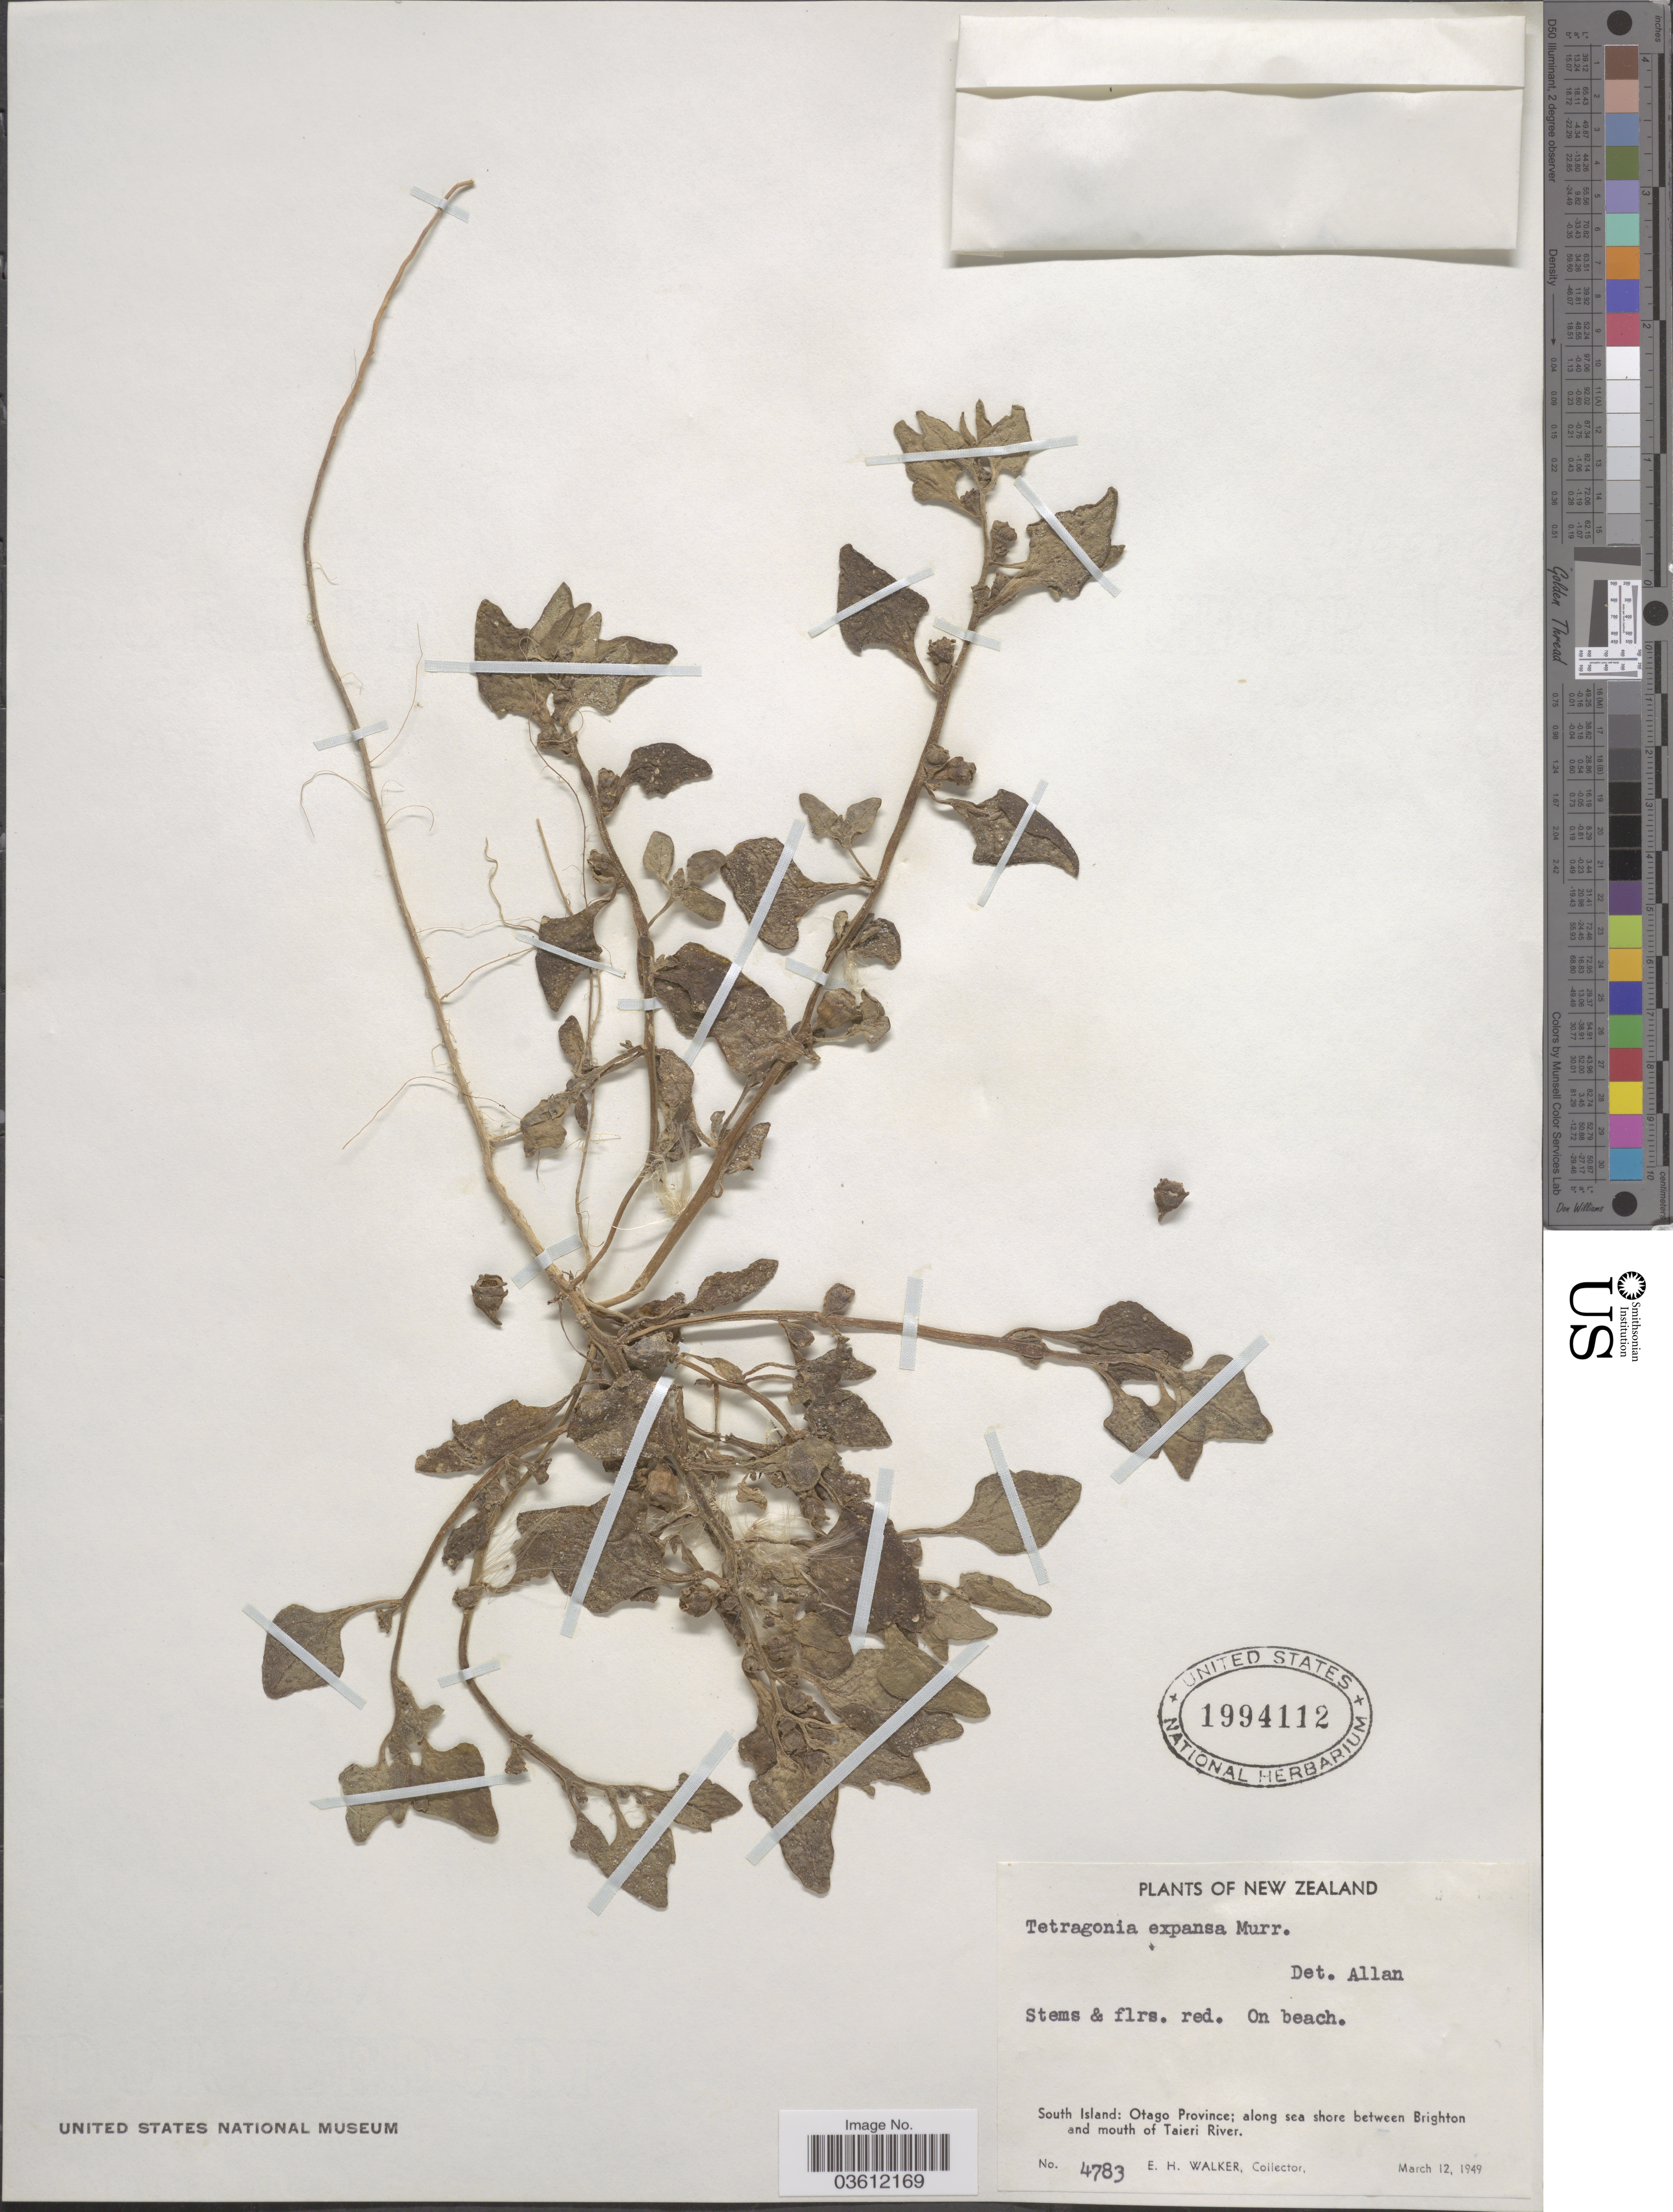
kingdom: Plantae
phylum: Tracheophyta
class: Magnoliopsida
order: Caryophyllales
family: Aizoaceae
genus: Tetragonia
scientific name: Tetragonia expansa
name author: Murr.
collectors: E. H. Walker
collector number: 4783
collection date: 1949-03-12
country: New Zealand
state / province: Otago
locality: South Island: along sea shore between Brighton and mouth of Taieri River.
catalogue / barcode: US 1994112